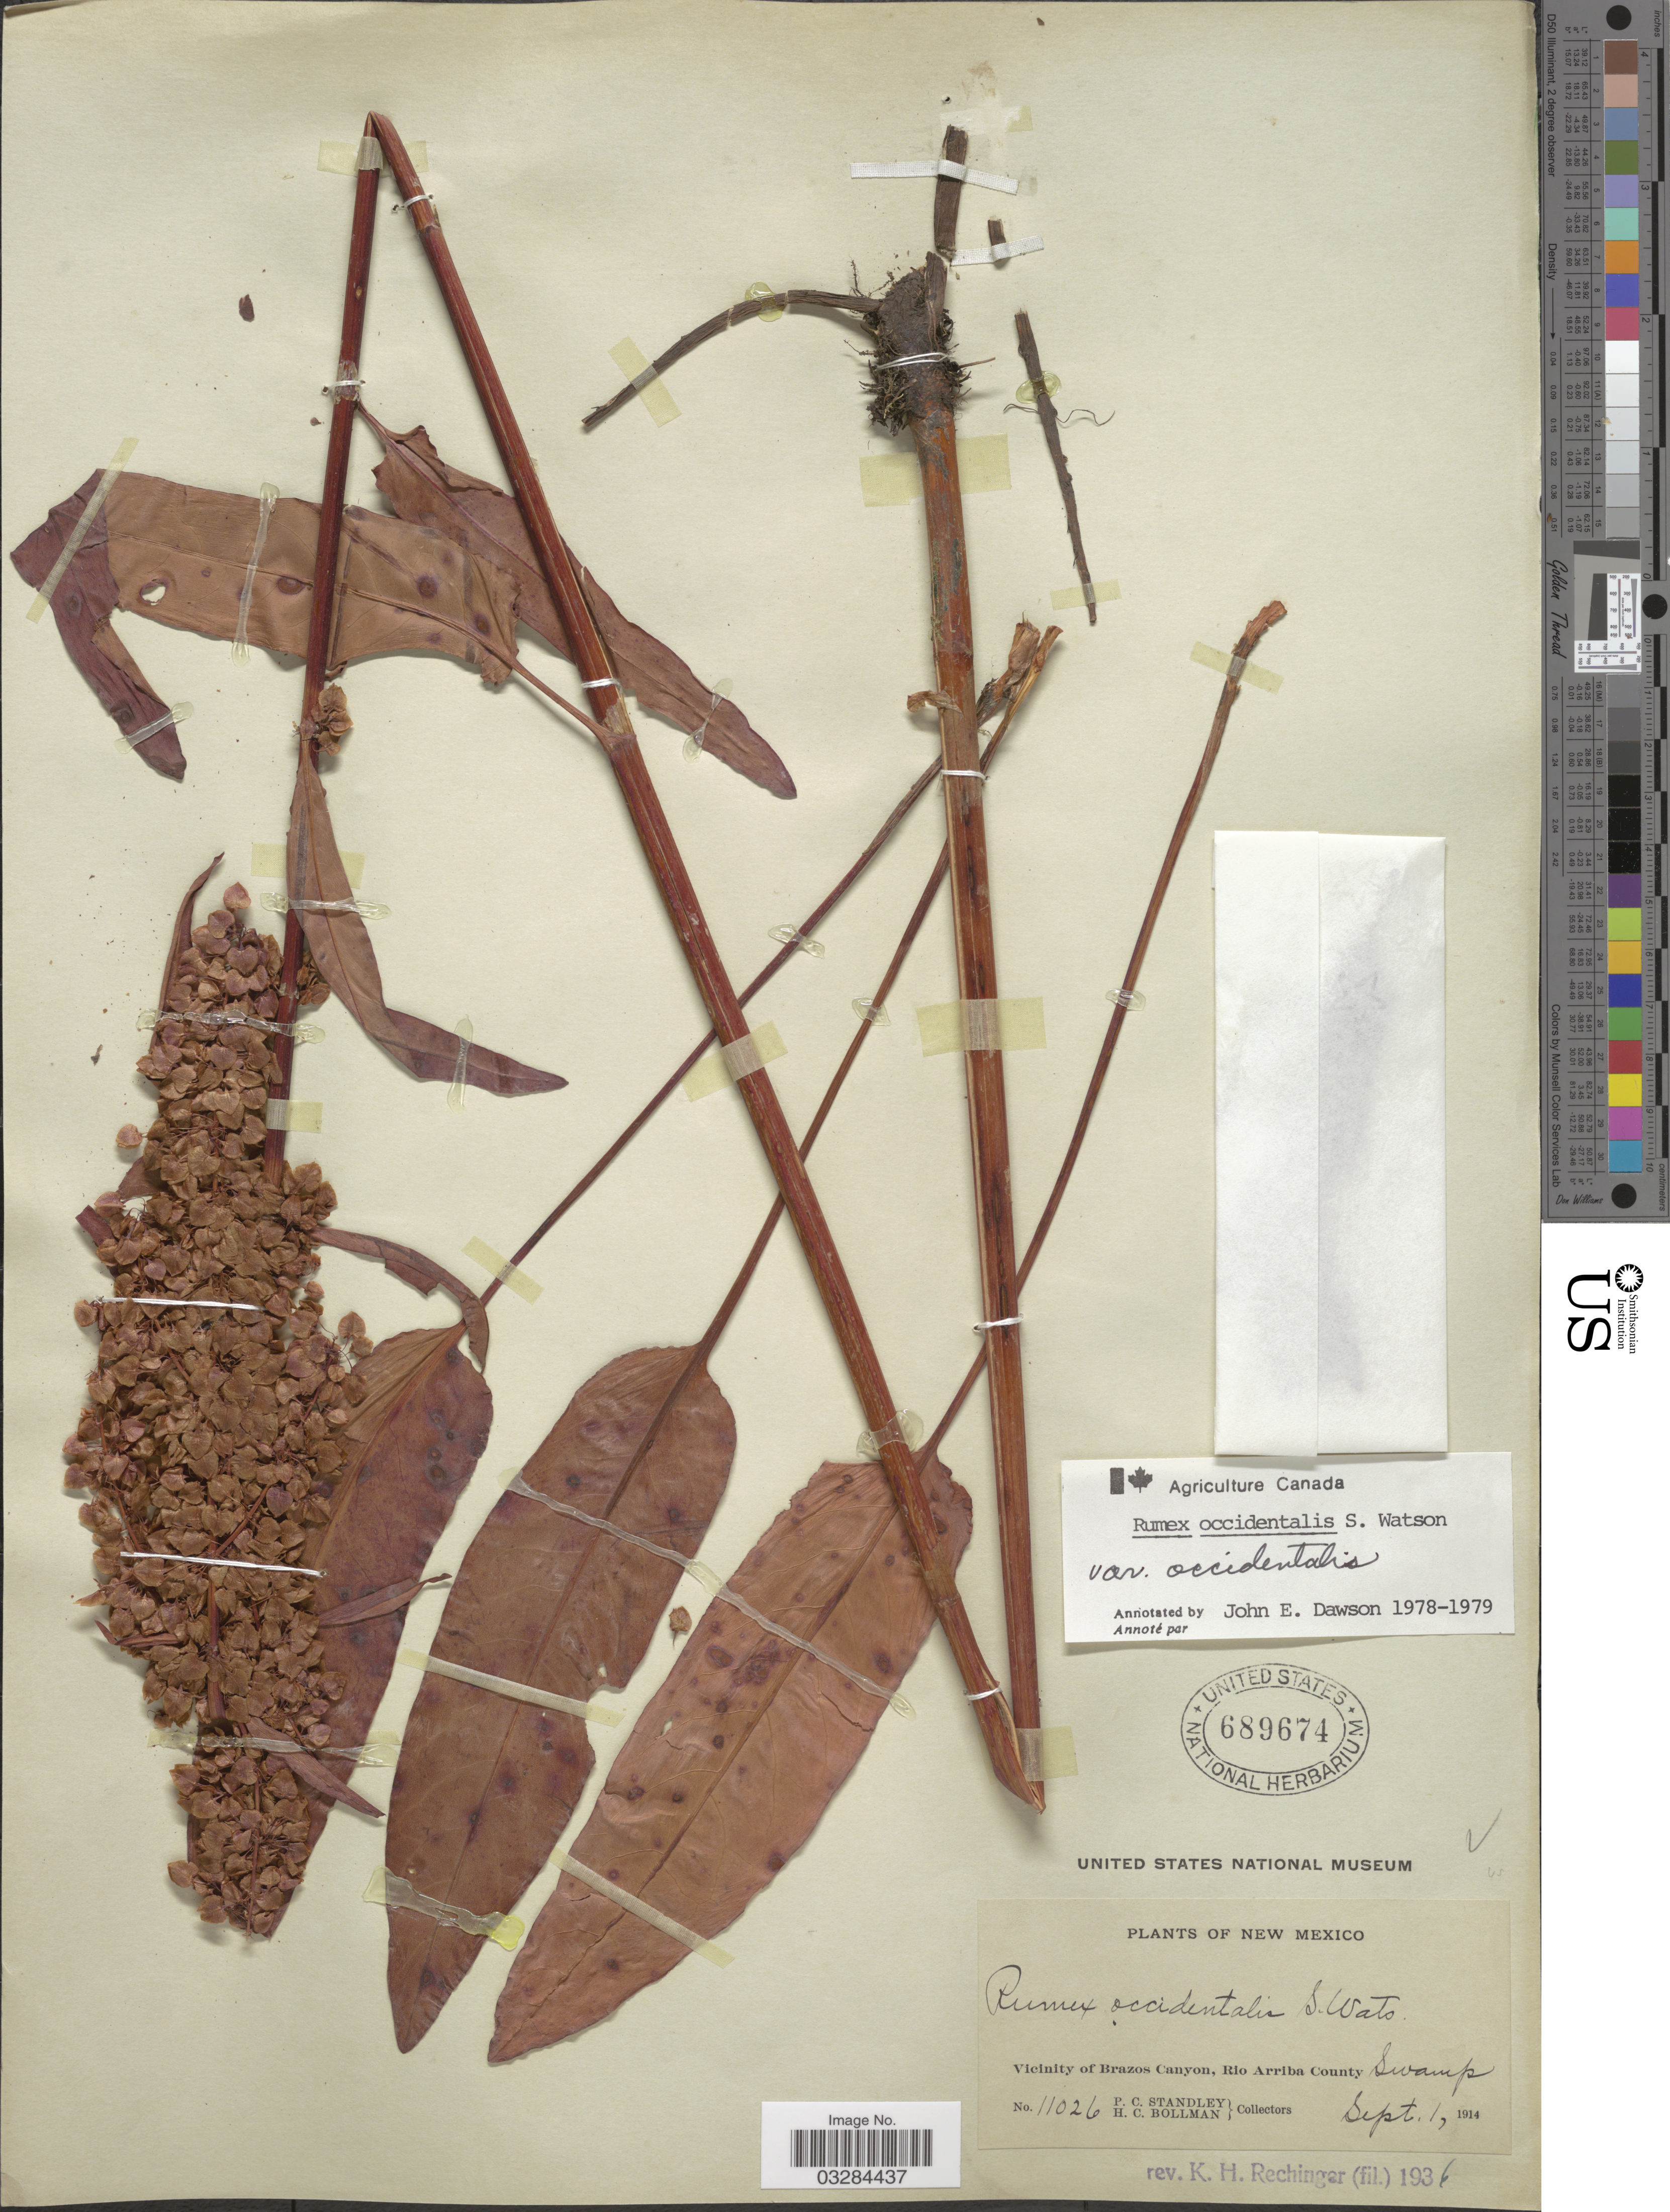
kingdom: Plantae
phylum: Tracheophyta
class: Magnoliopsida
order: Caryophyllales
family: Polygonaceae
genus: Rumex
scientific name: Rumex occidentalis var. occidentalis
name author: S. Watson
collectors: P. C. Standley & H. C. Bollman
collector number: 11026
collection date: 1914-09-01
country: United States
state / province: New Mexico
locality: Vicinity of Brazos Canyon, Rio Arriba County. Swamp.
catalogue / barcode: US 689674